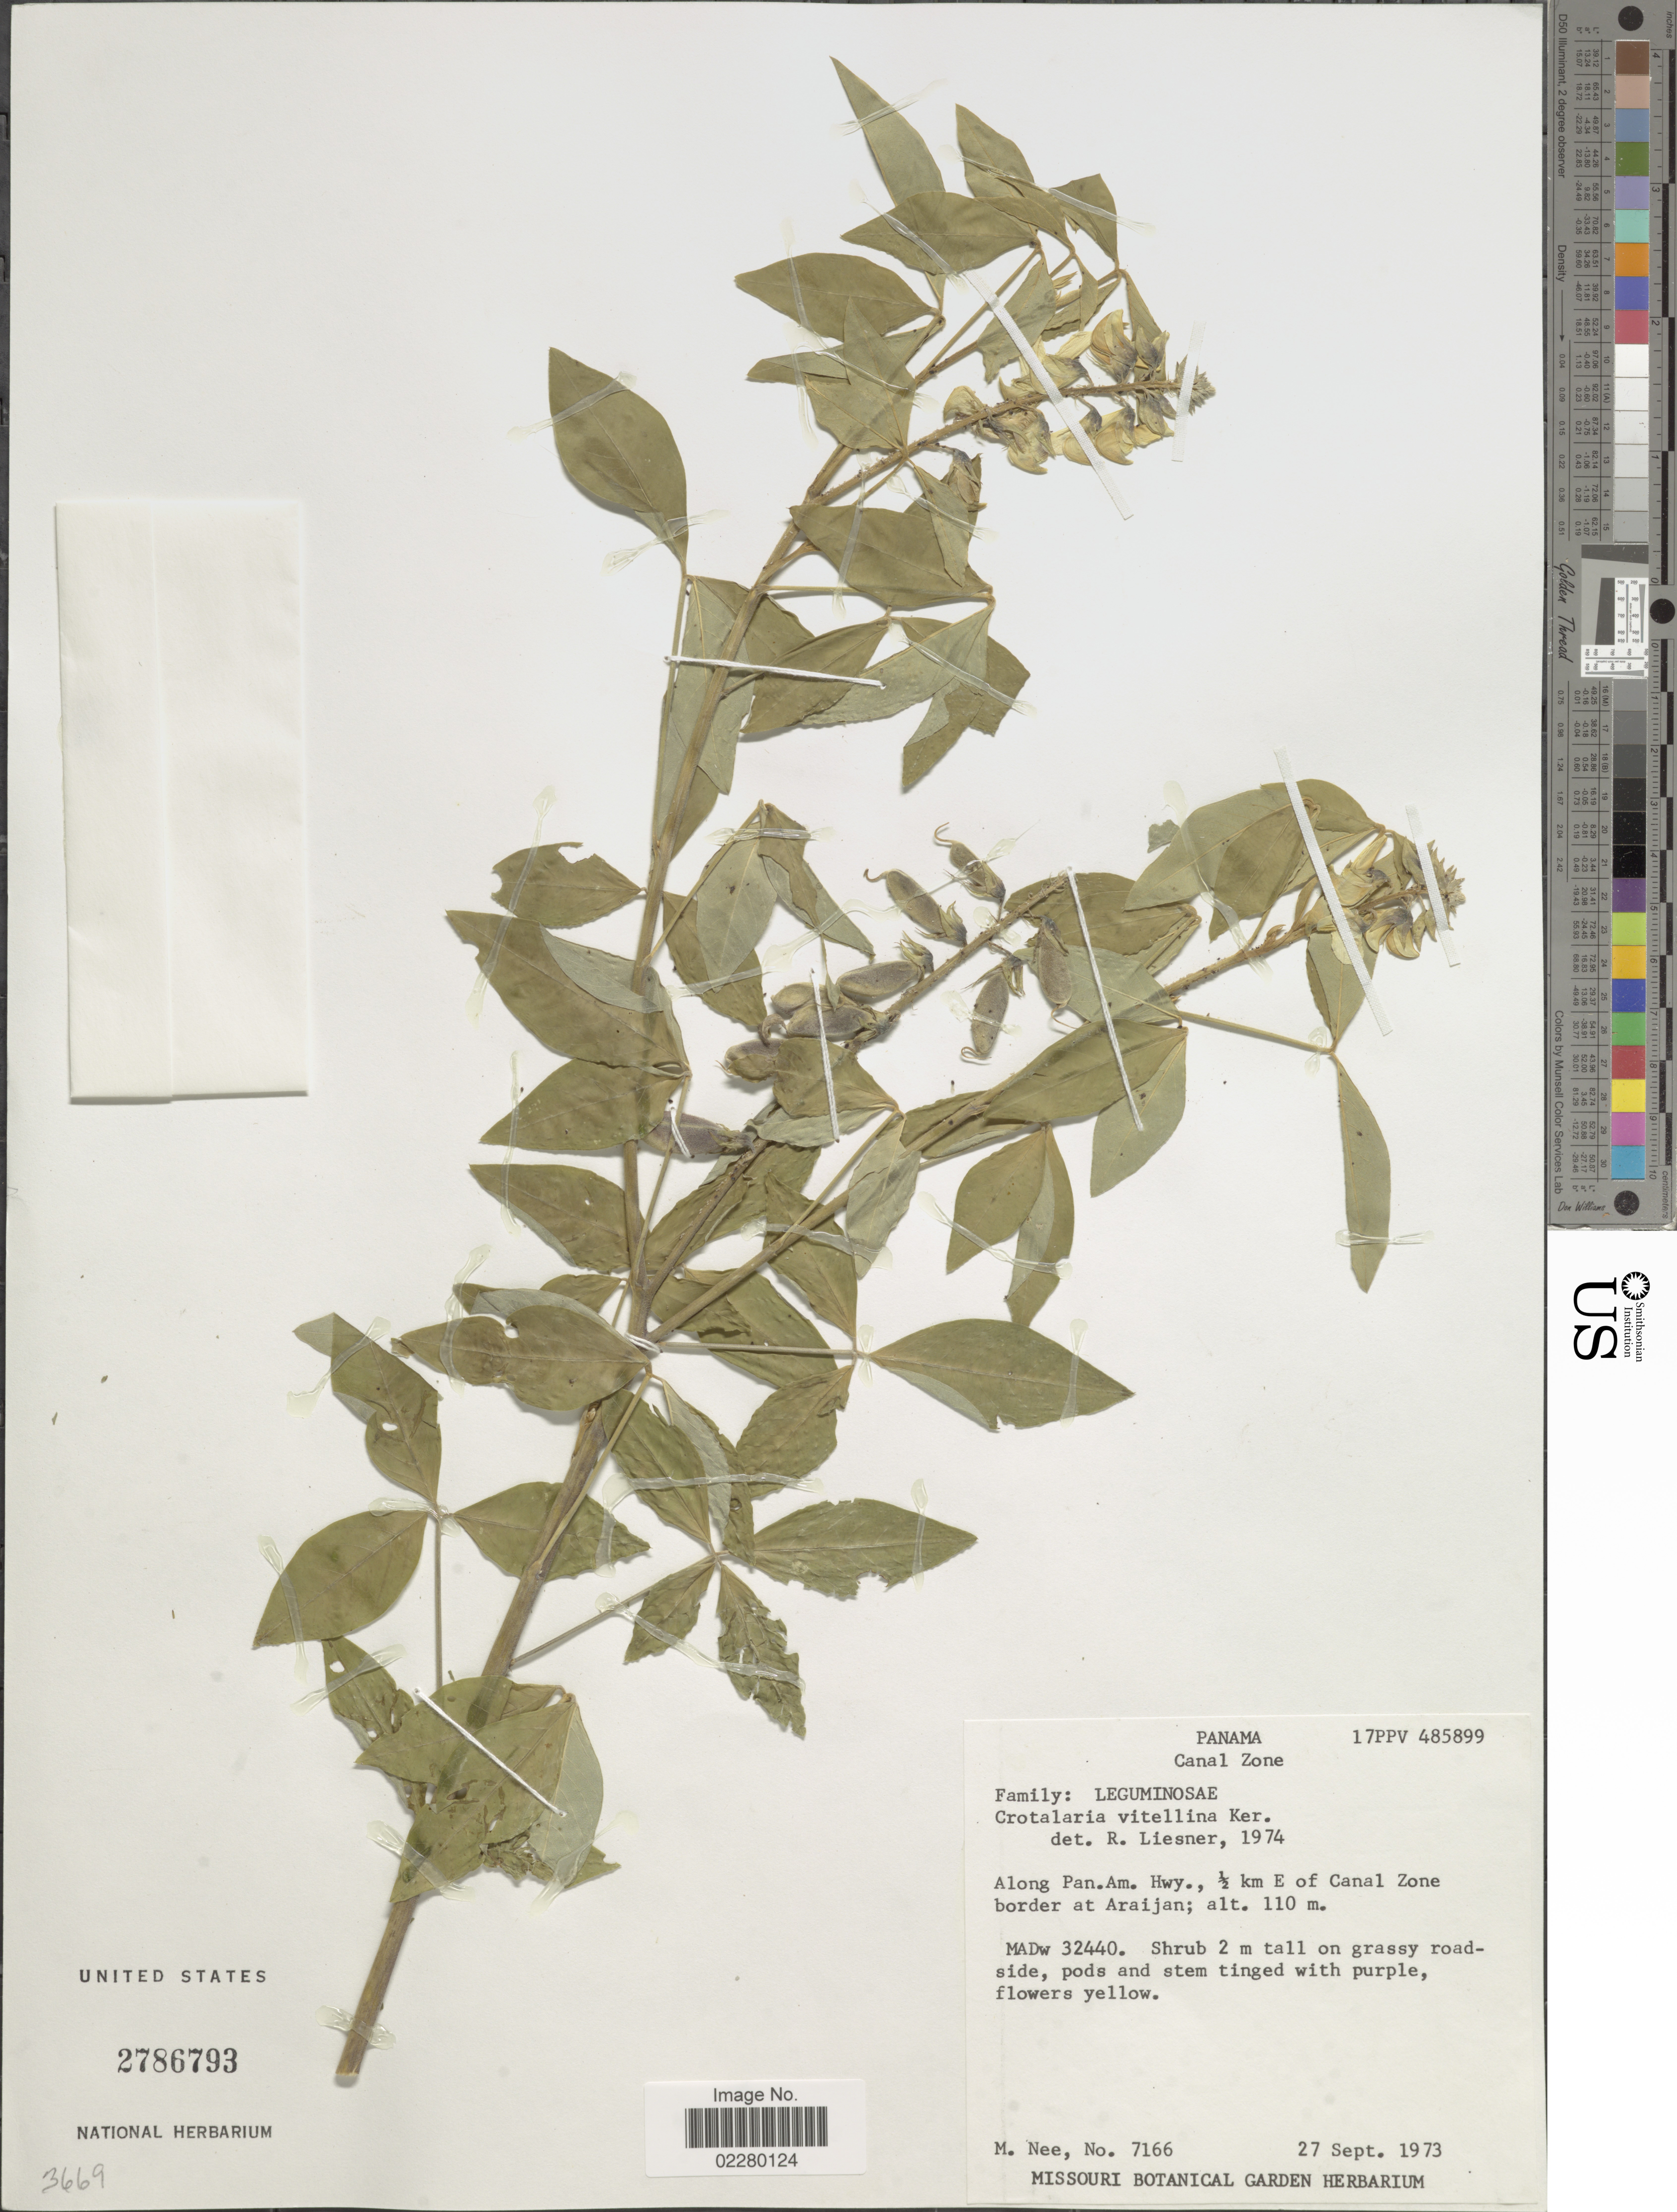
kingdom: Plantae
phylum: Tracheophyta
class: Magnoliopsida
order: Fabales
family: Fabaceae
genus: Crotalaria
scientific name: Crotalaria cajanifolia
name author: Kunth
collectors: M. Nee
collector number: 7166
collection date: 1973-09-27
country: Panama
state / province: Colón / Panamá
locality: Canal Zone. Along Pan. Am. Hwy., ½ km E of canal Zone border oat Araijan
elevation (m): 110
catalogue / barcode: US 2786793